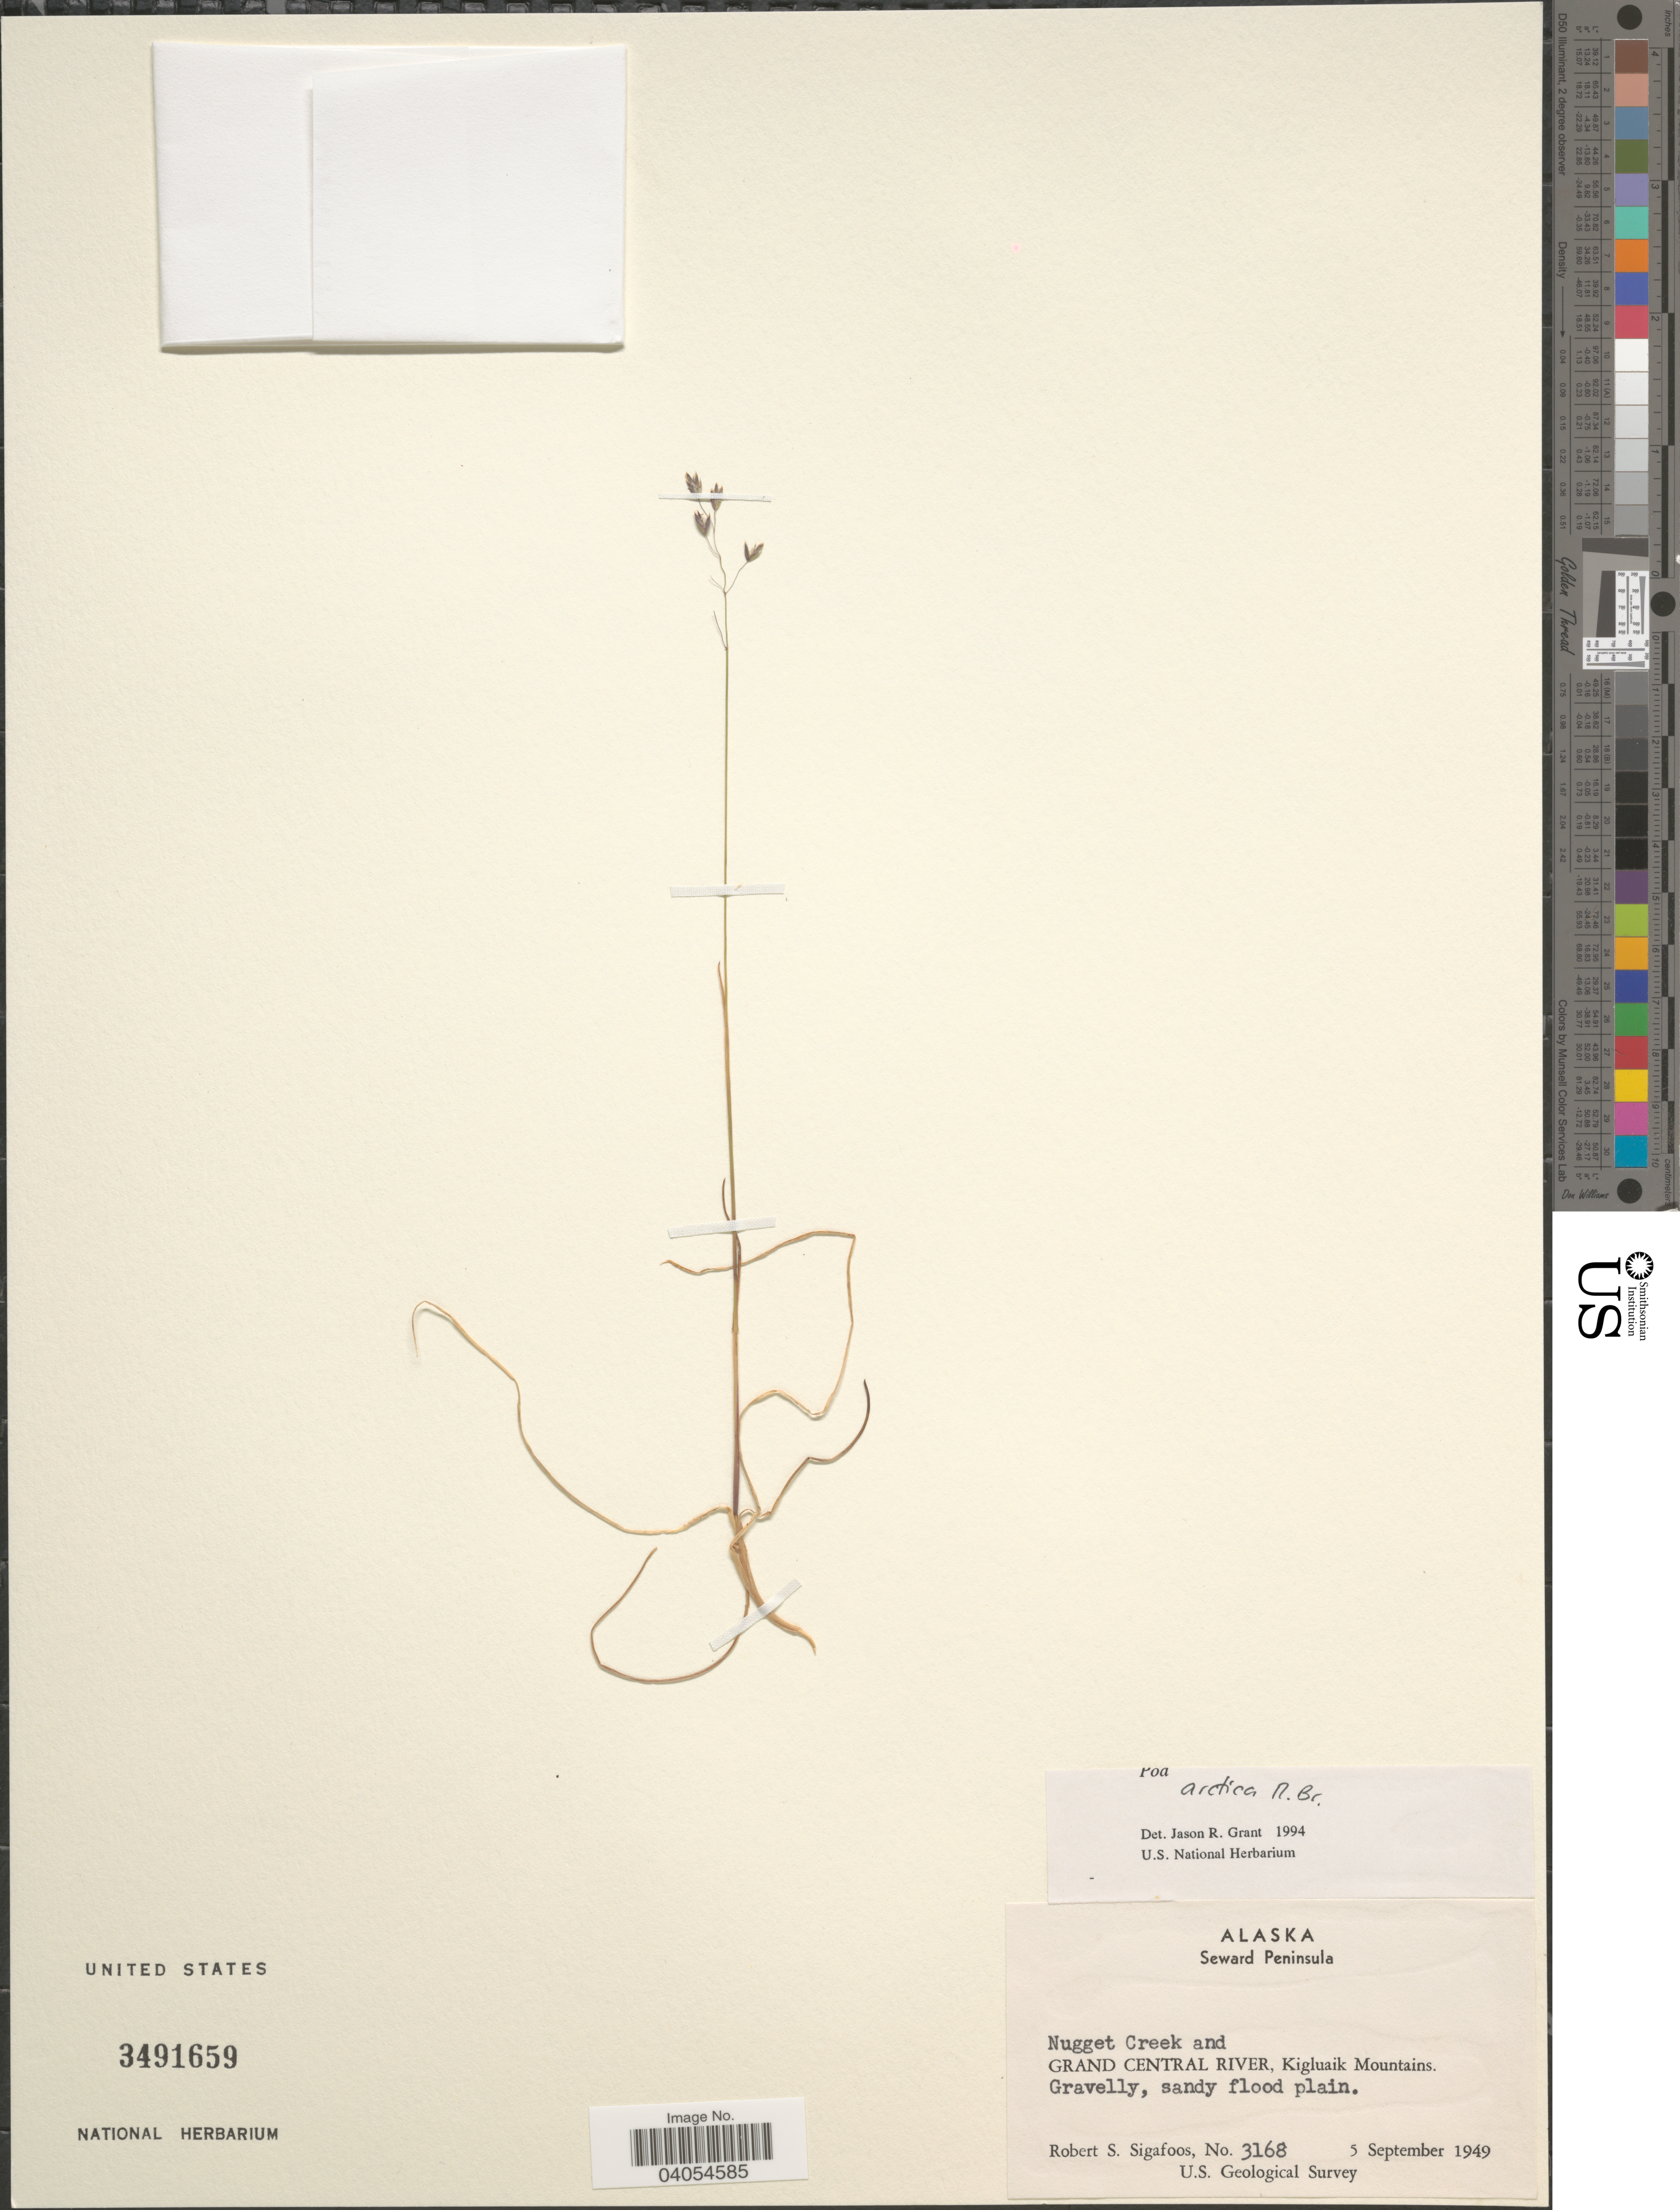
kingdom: Plantae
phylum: Tracheophyta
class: Liliopsida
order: Poales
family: Poaceae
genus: Poa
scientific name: Poa arctica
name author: R. Br.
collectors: R. Sigafoos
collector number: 3168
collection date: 1949-09-05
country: United States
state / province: Alaska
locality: Seward Peninsula. Nugget Creek and Grand Central River, Kigluaik Mountains.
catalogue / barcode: US 3491659